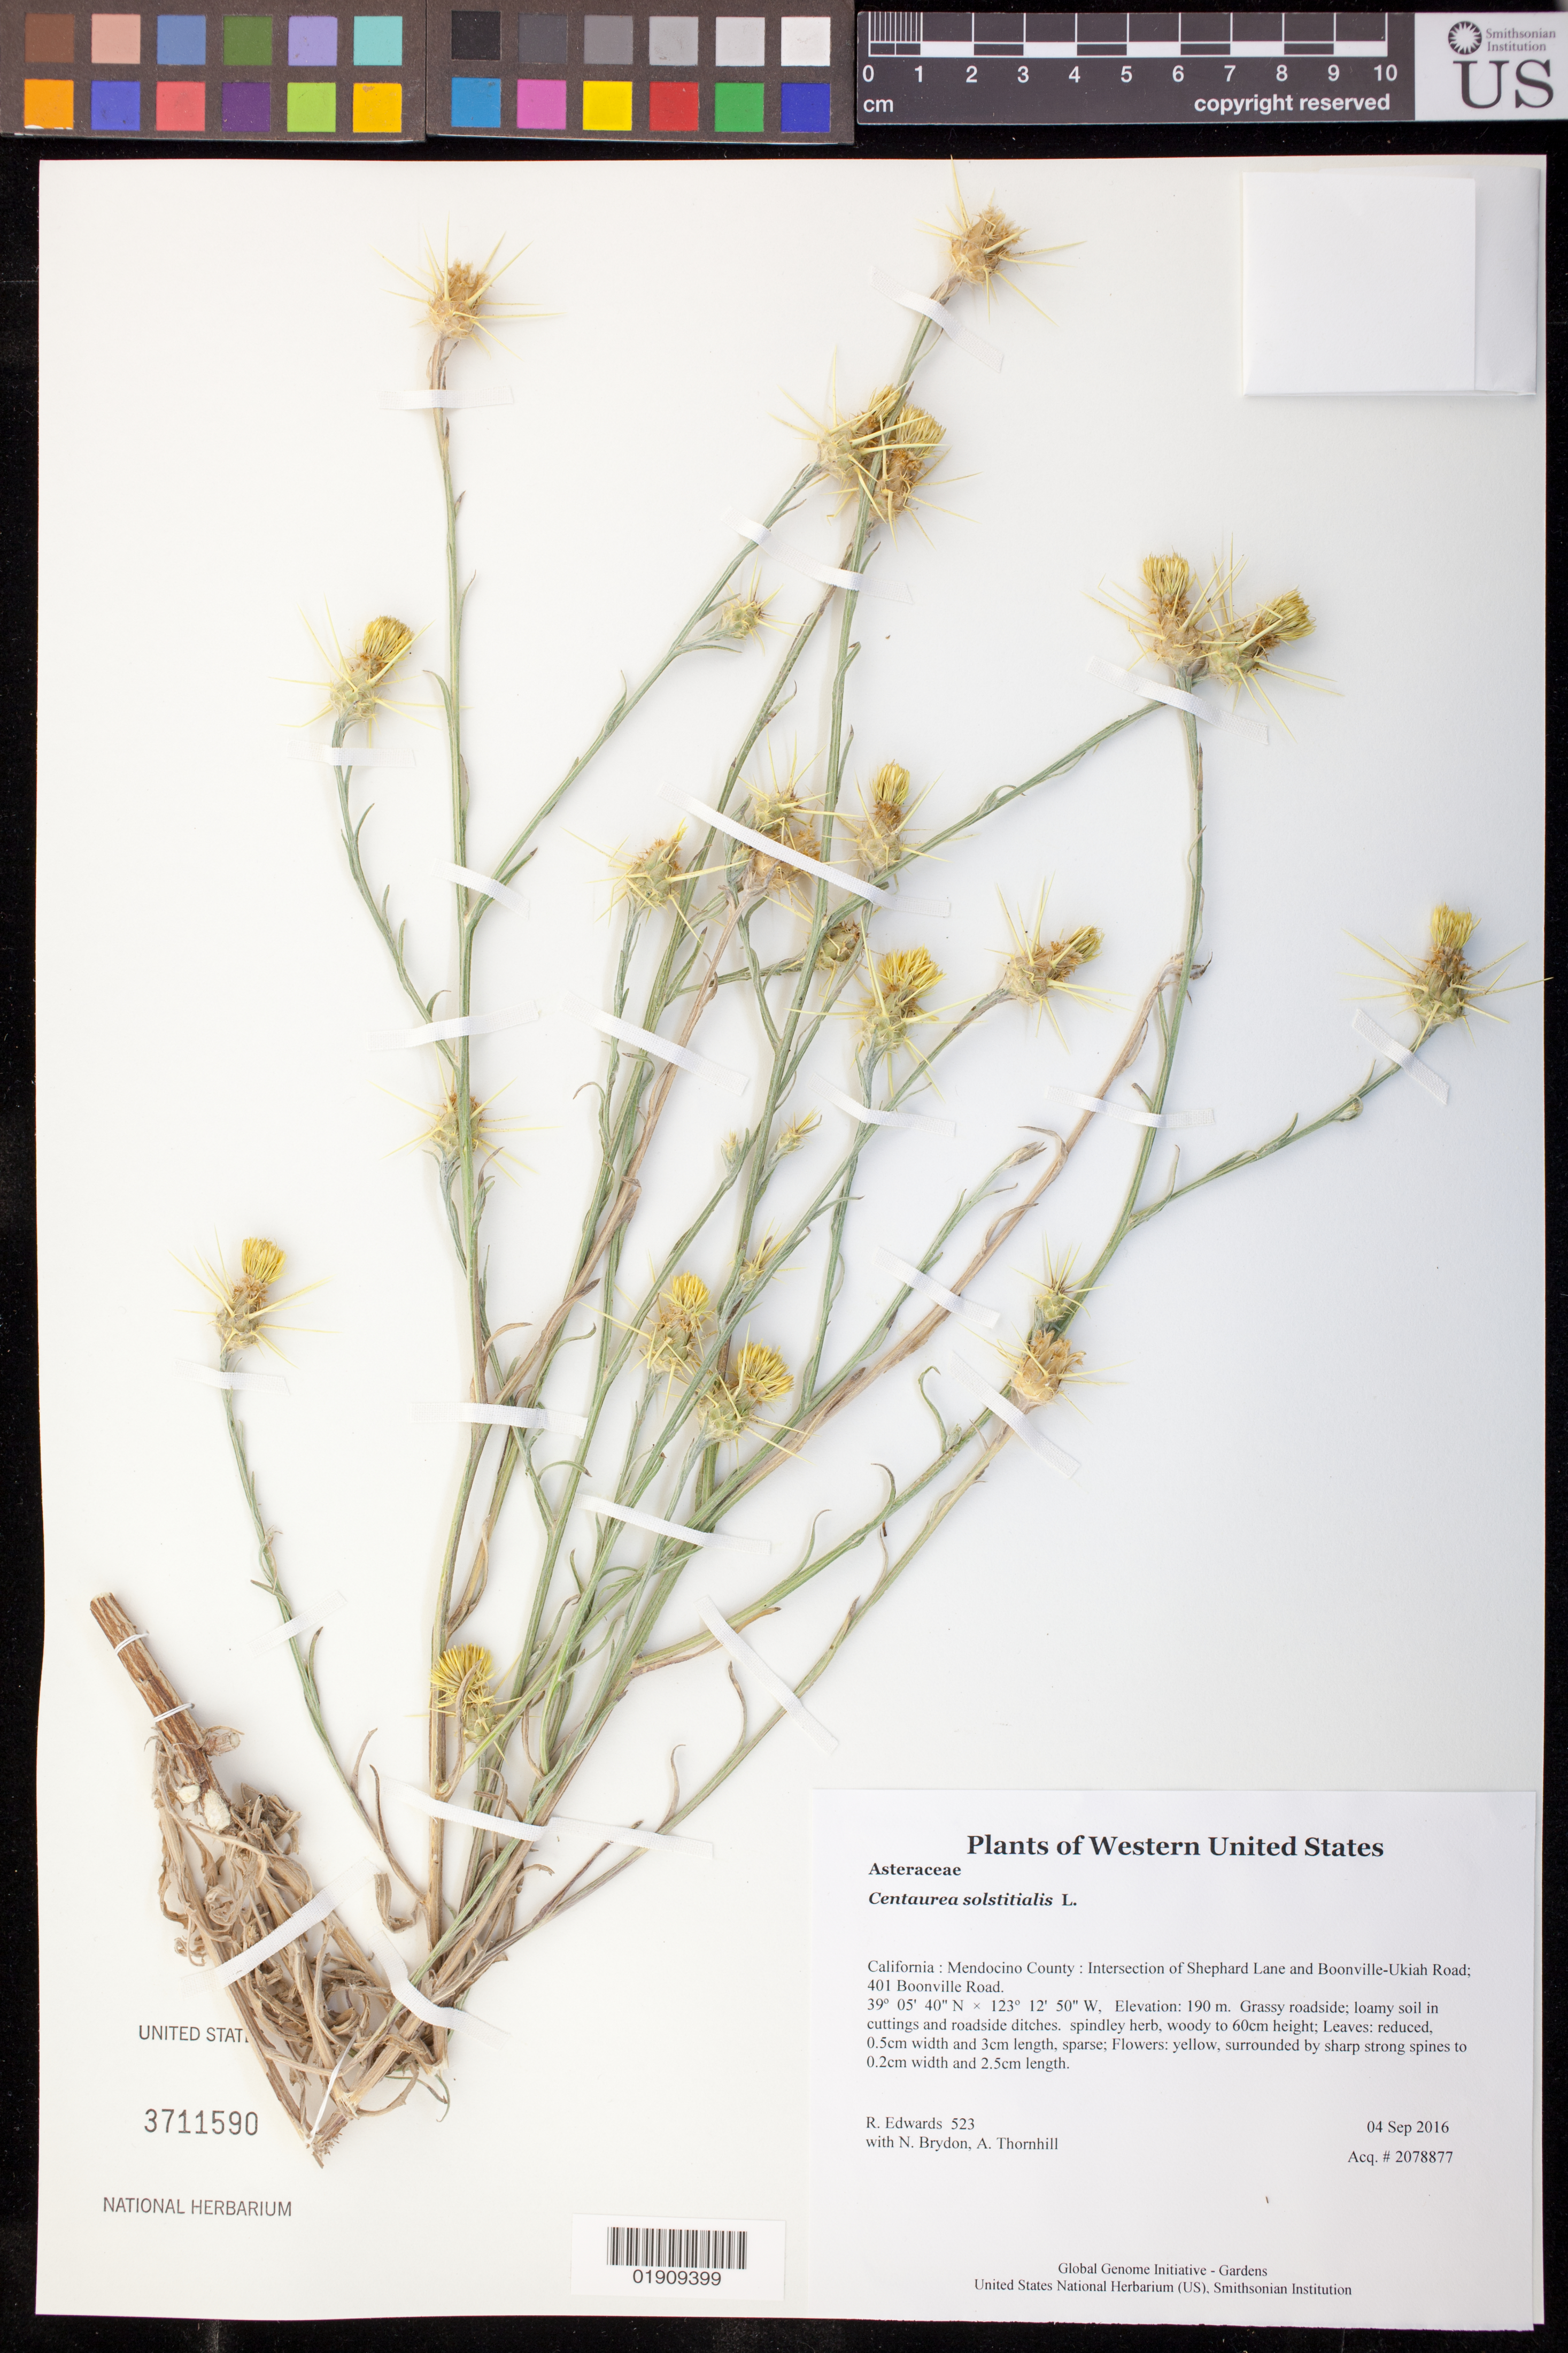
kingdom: Plantae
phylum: Tracheophyta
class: Magnoliopsida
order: Asterales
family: Asteraceae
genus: Centaurea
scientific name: Centaurea solstitialis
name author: L.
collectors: N. Brydon & A. Thornhill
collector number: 523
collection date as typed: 4 September 2016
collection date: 2016-09-04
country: United States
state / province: California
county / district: Mendocino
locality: Intersection of Shephard Lane and Boonville-Ukiah Road; 401 Boonville Road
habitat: Grassy roadside; loamy soil in cuttings and roadside ditches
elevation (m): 190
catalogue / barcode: US 3711590